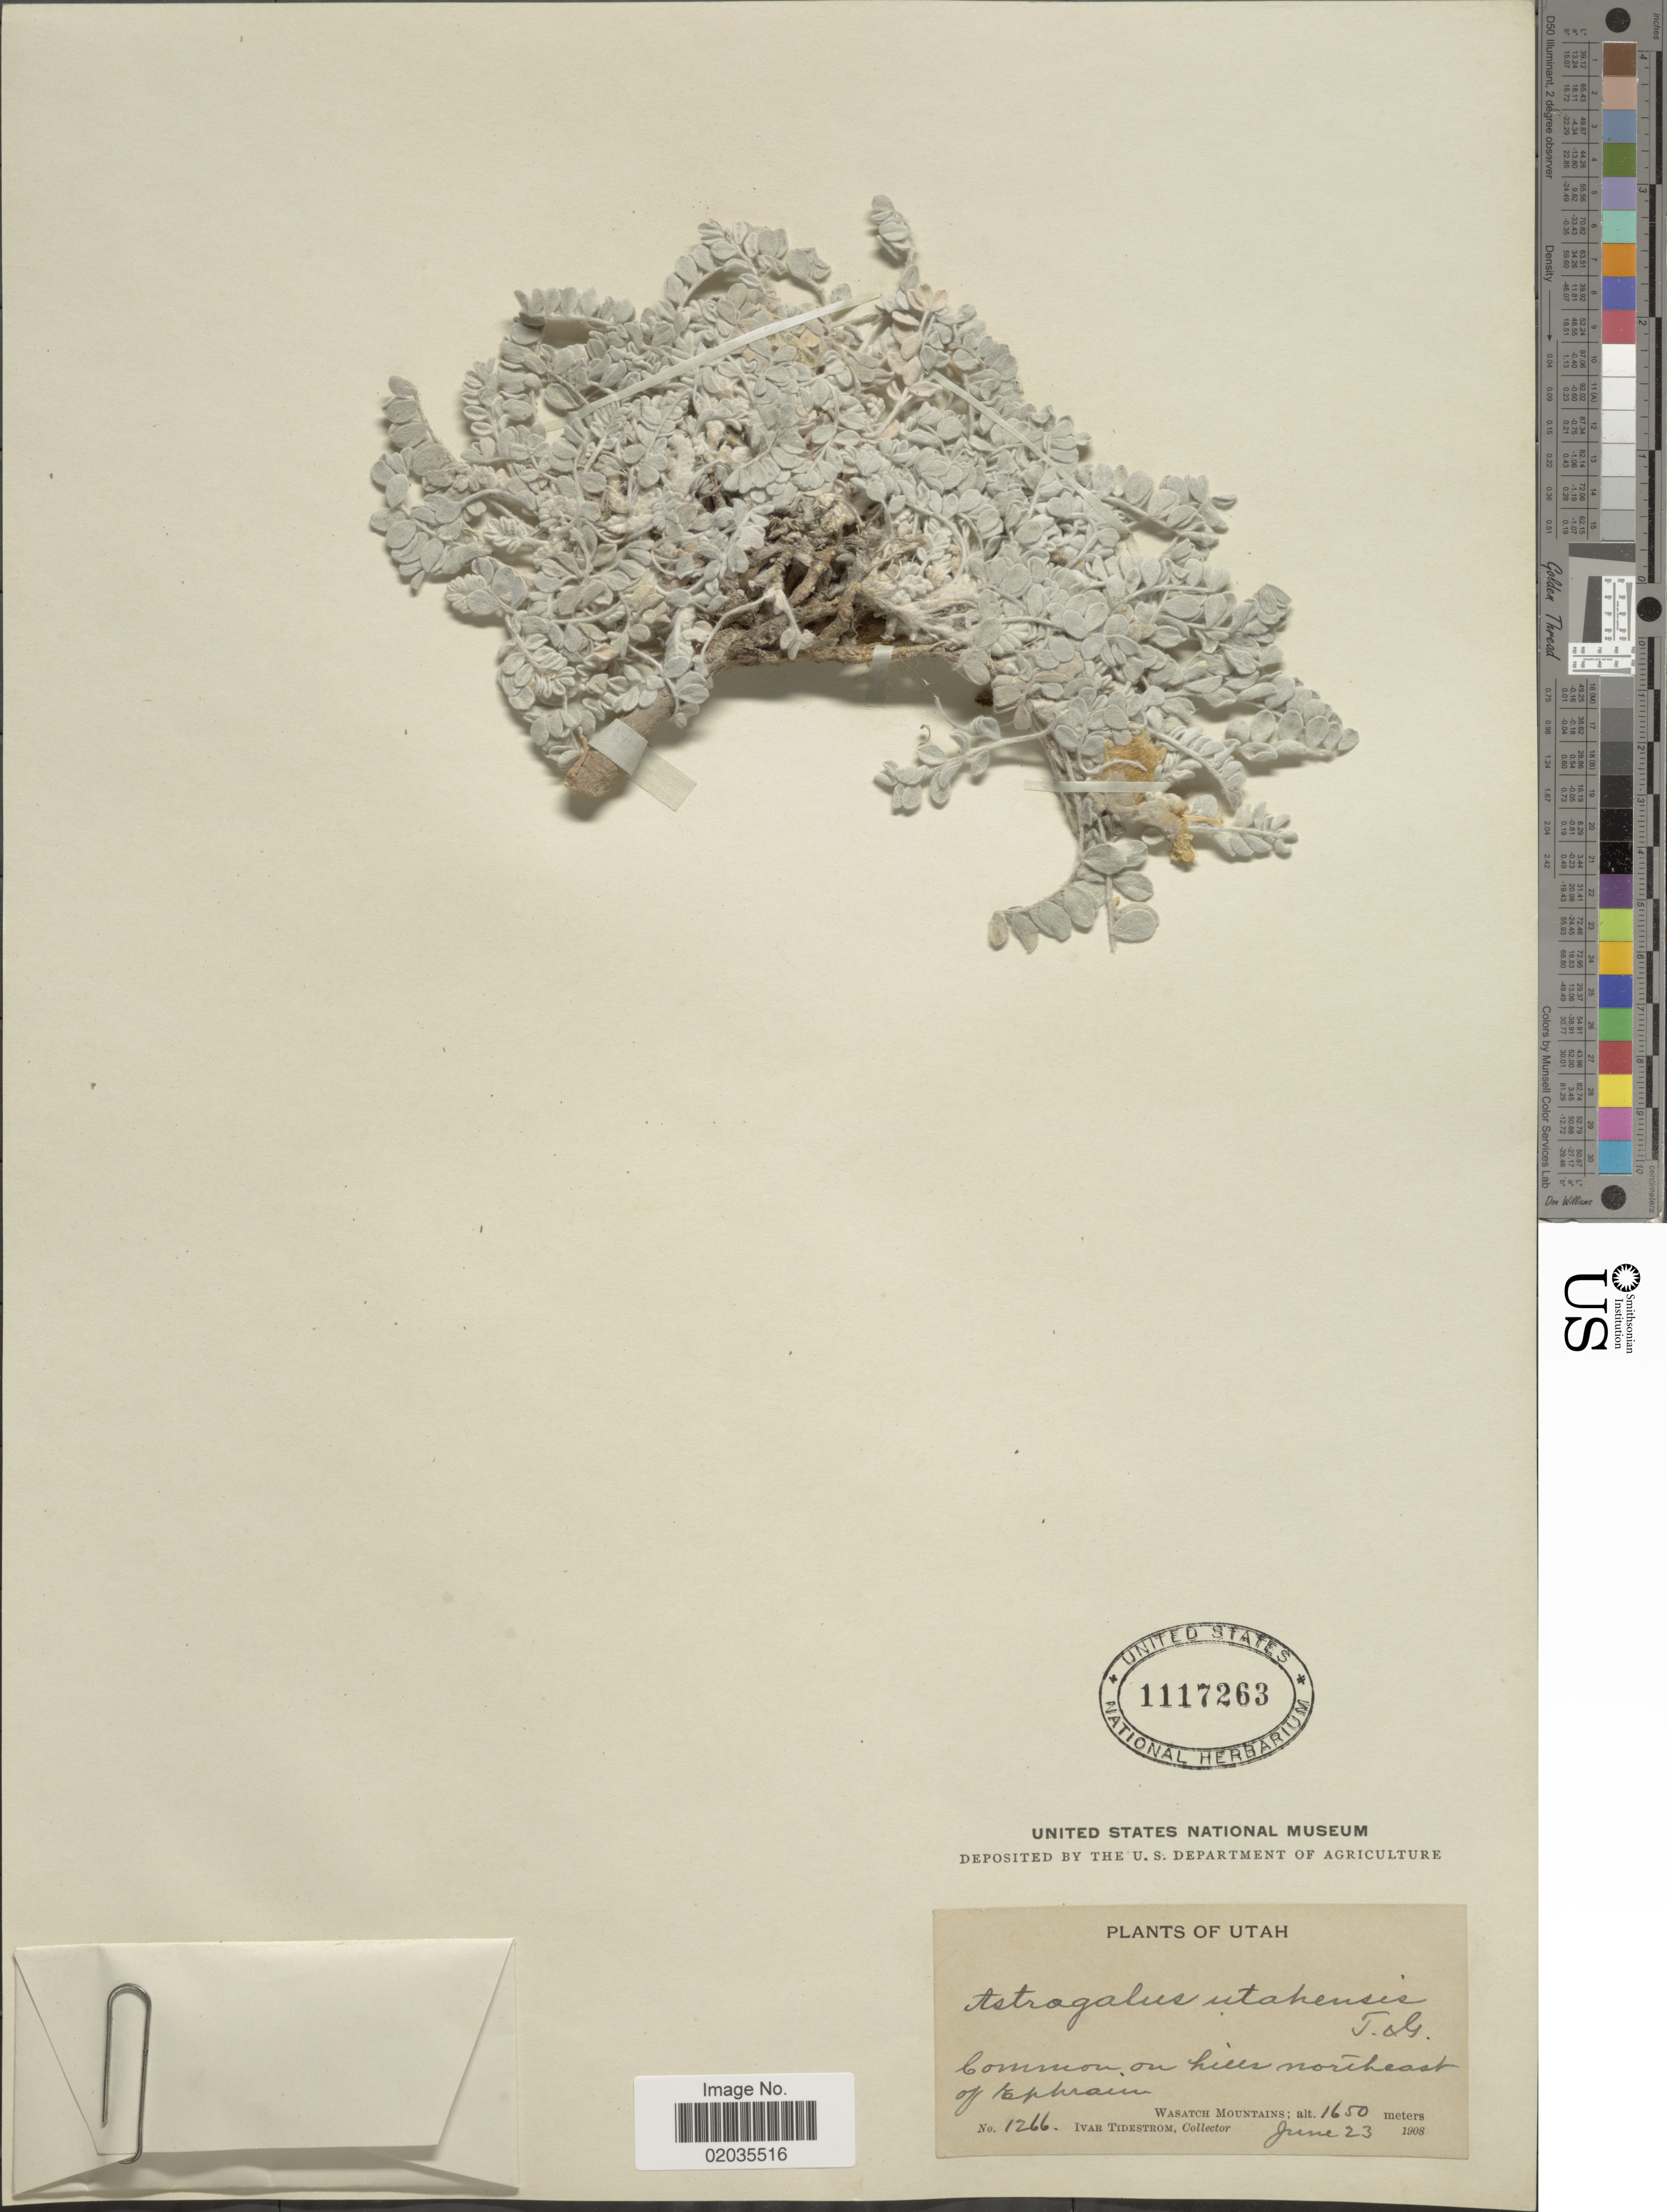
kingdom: Plantae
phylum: Tracheophyta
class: Magnoliopsida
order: Fabales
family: Fabaceae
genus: Astragalus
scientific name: Astragalus utahensis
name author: (Torr.) Torr. & A. Gray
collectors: I. F. Tidestrom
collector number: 1266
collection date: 1908-06-23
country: United States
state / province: Utah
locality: Northeast of Ephraim. Wasatch Mountains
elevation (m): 1650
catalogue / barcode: US 1117263